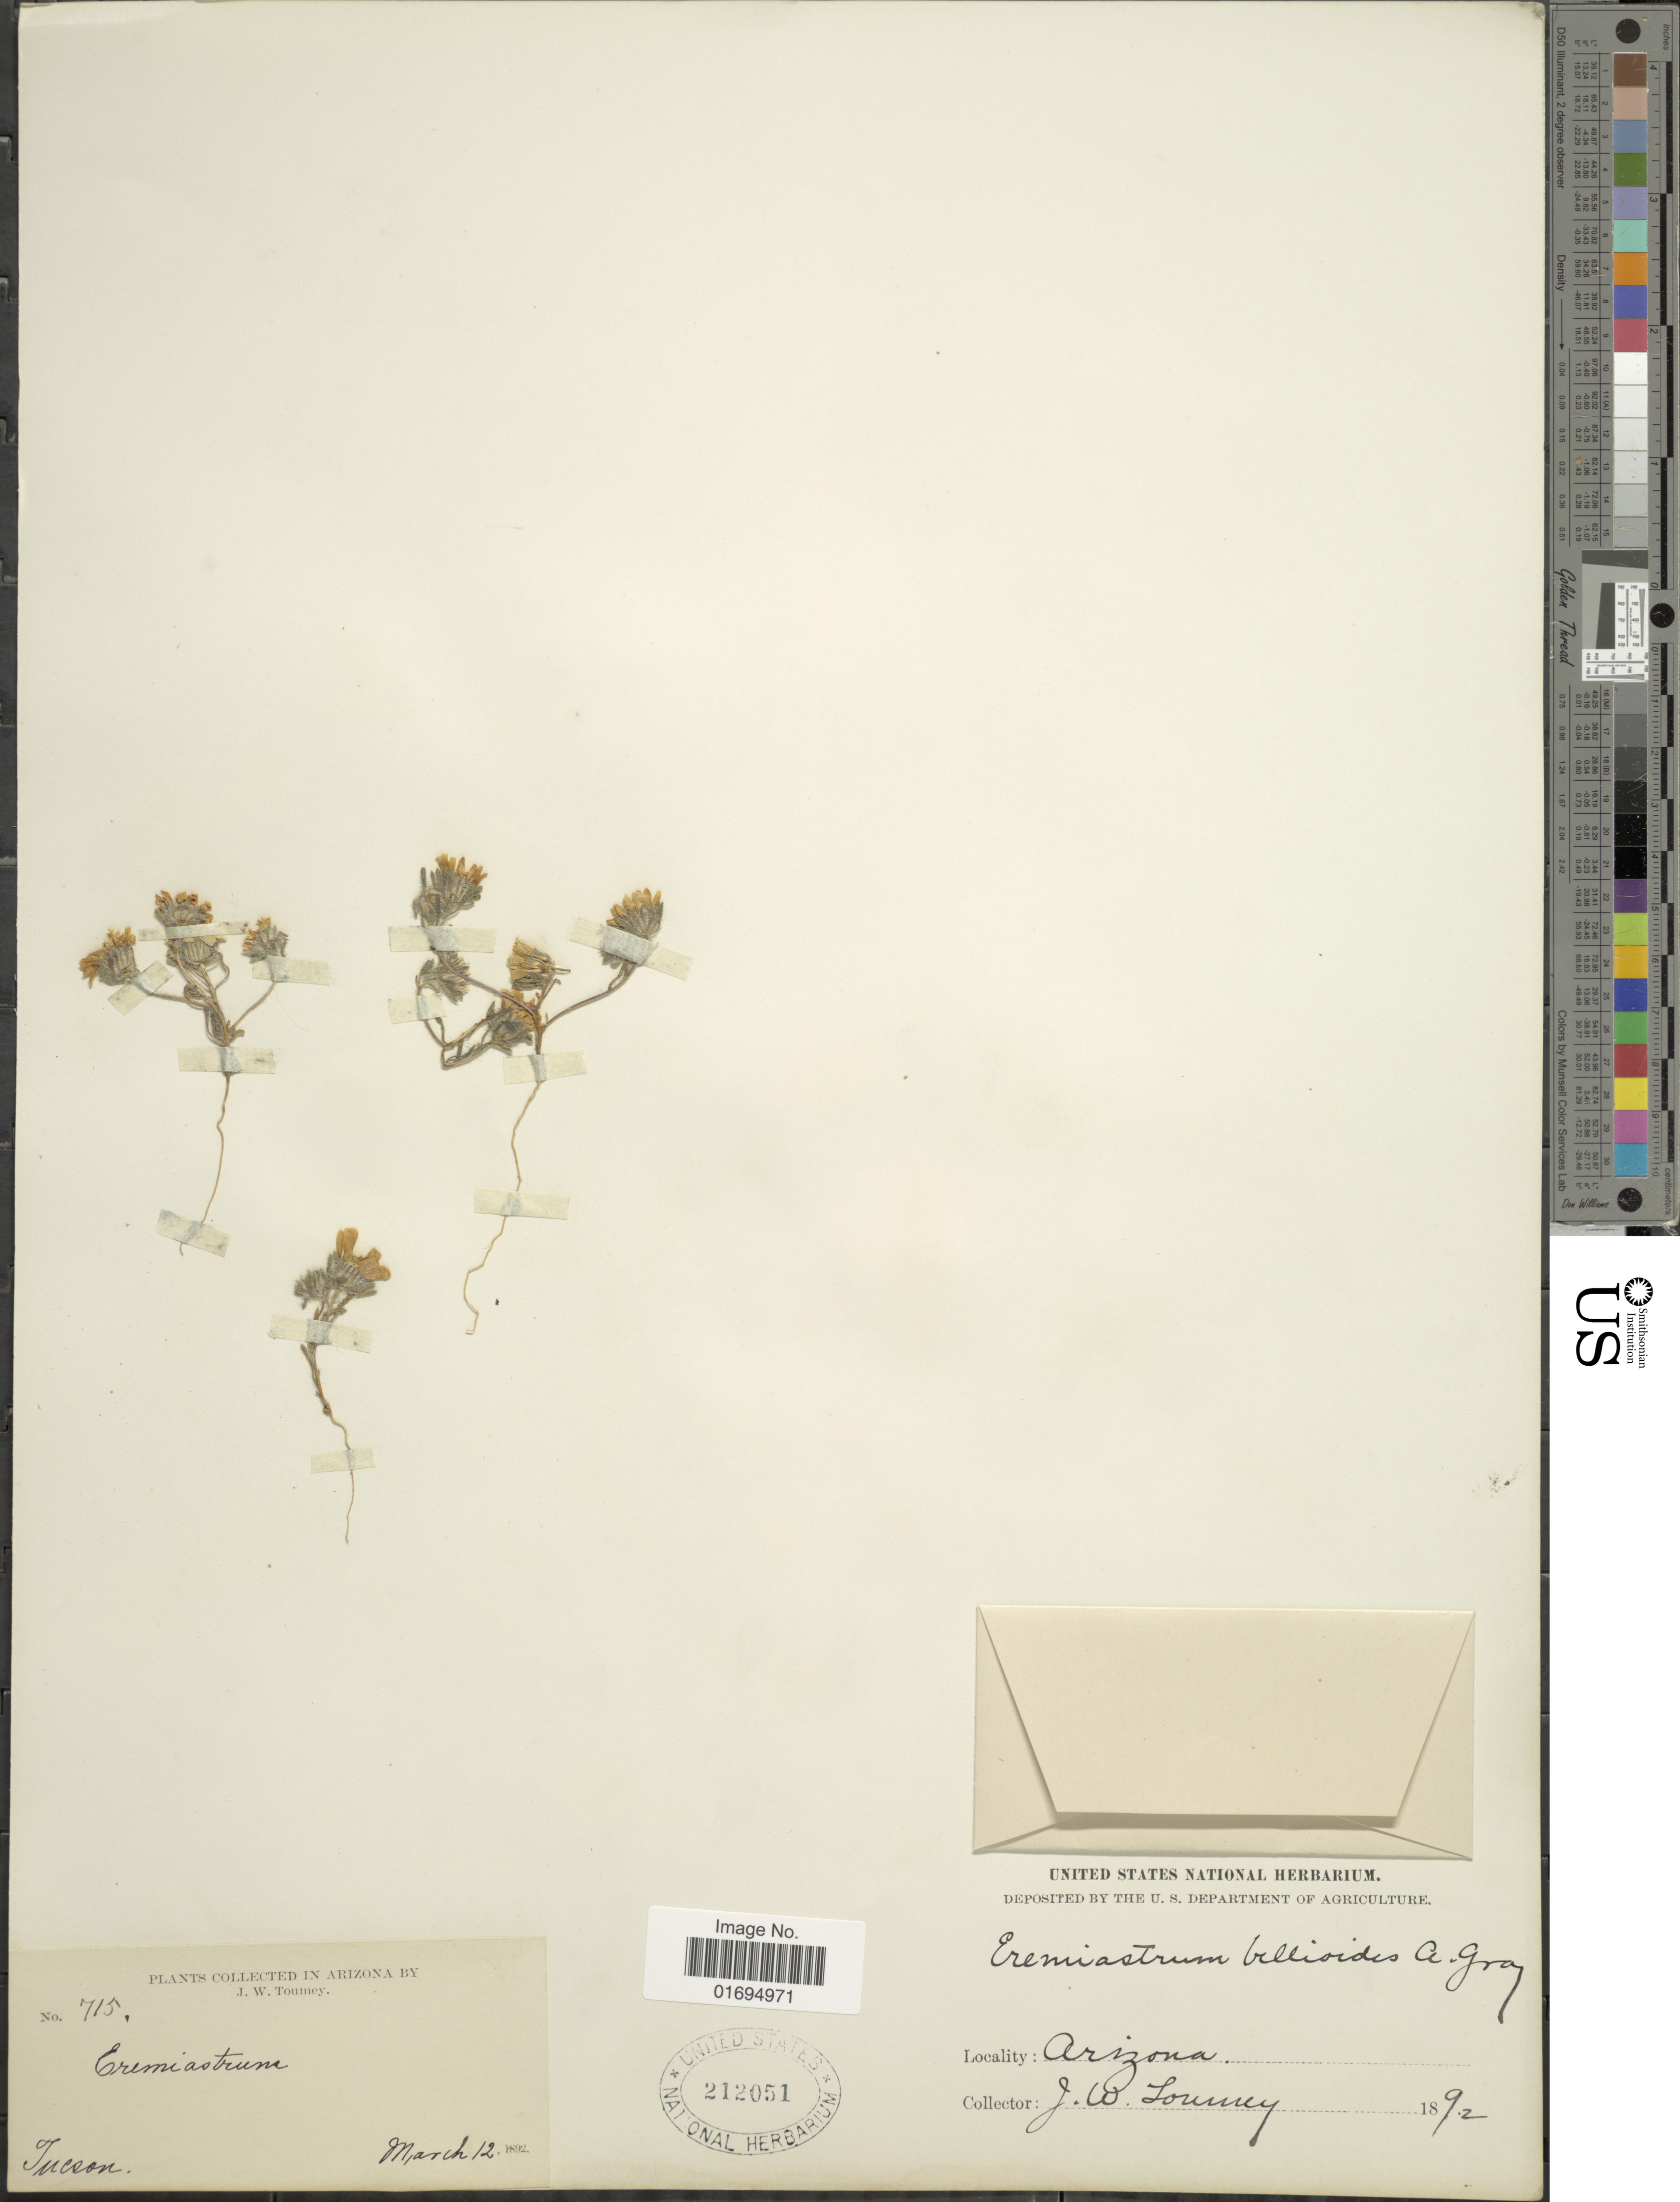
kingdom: Plantae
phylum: Tracheophyta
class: Magnoliopsida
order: Asterales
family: Asteraceae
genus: Monoptilon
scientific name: Monoptilon bellioides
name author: (A. Gray) H.M. Hall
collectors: J. W. Toumey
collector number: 715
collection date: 1892-03-12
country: United States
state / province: Arizona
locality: Tucson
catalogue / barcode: US 212051